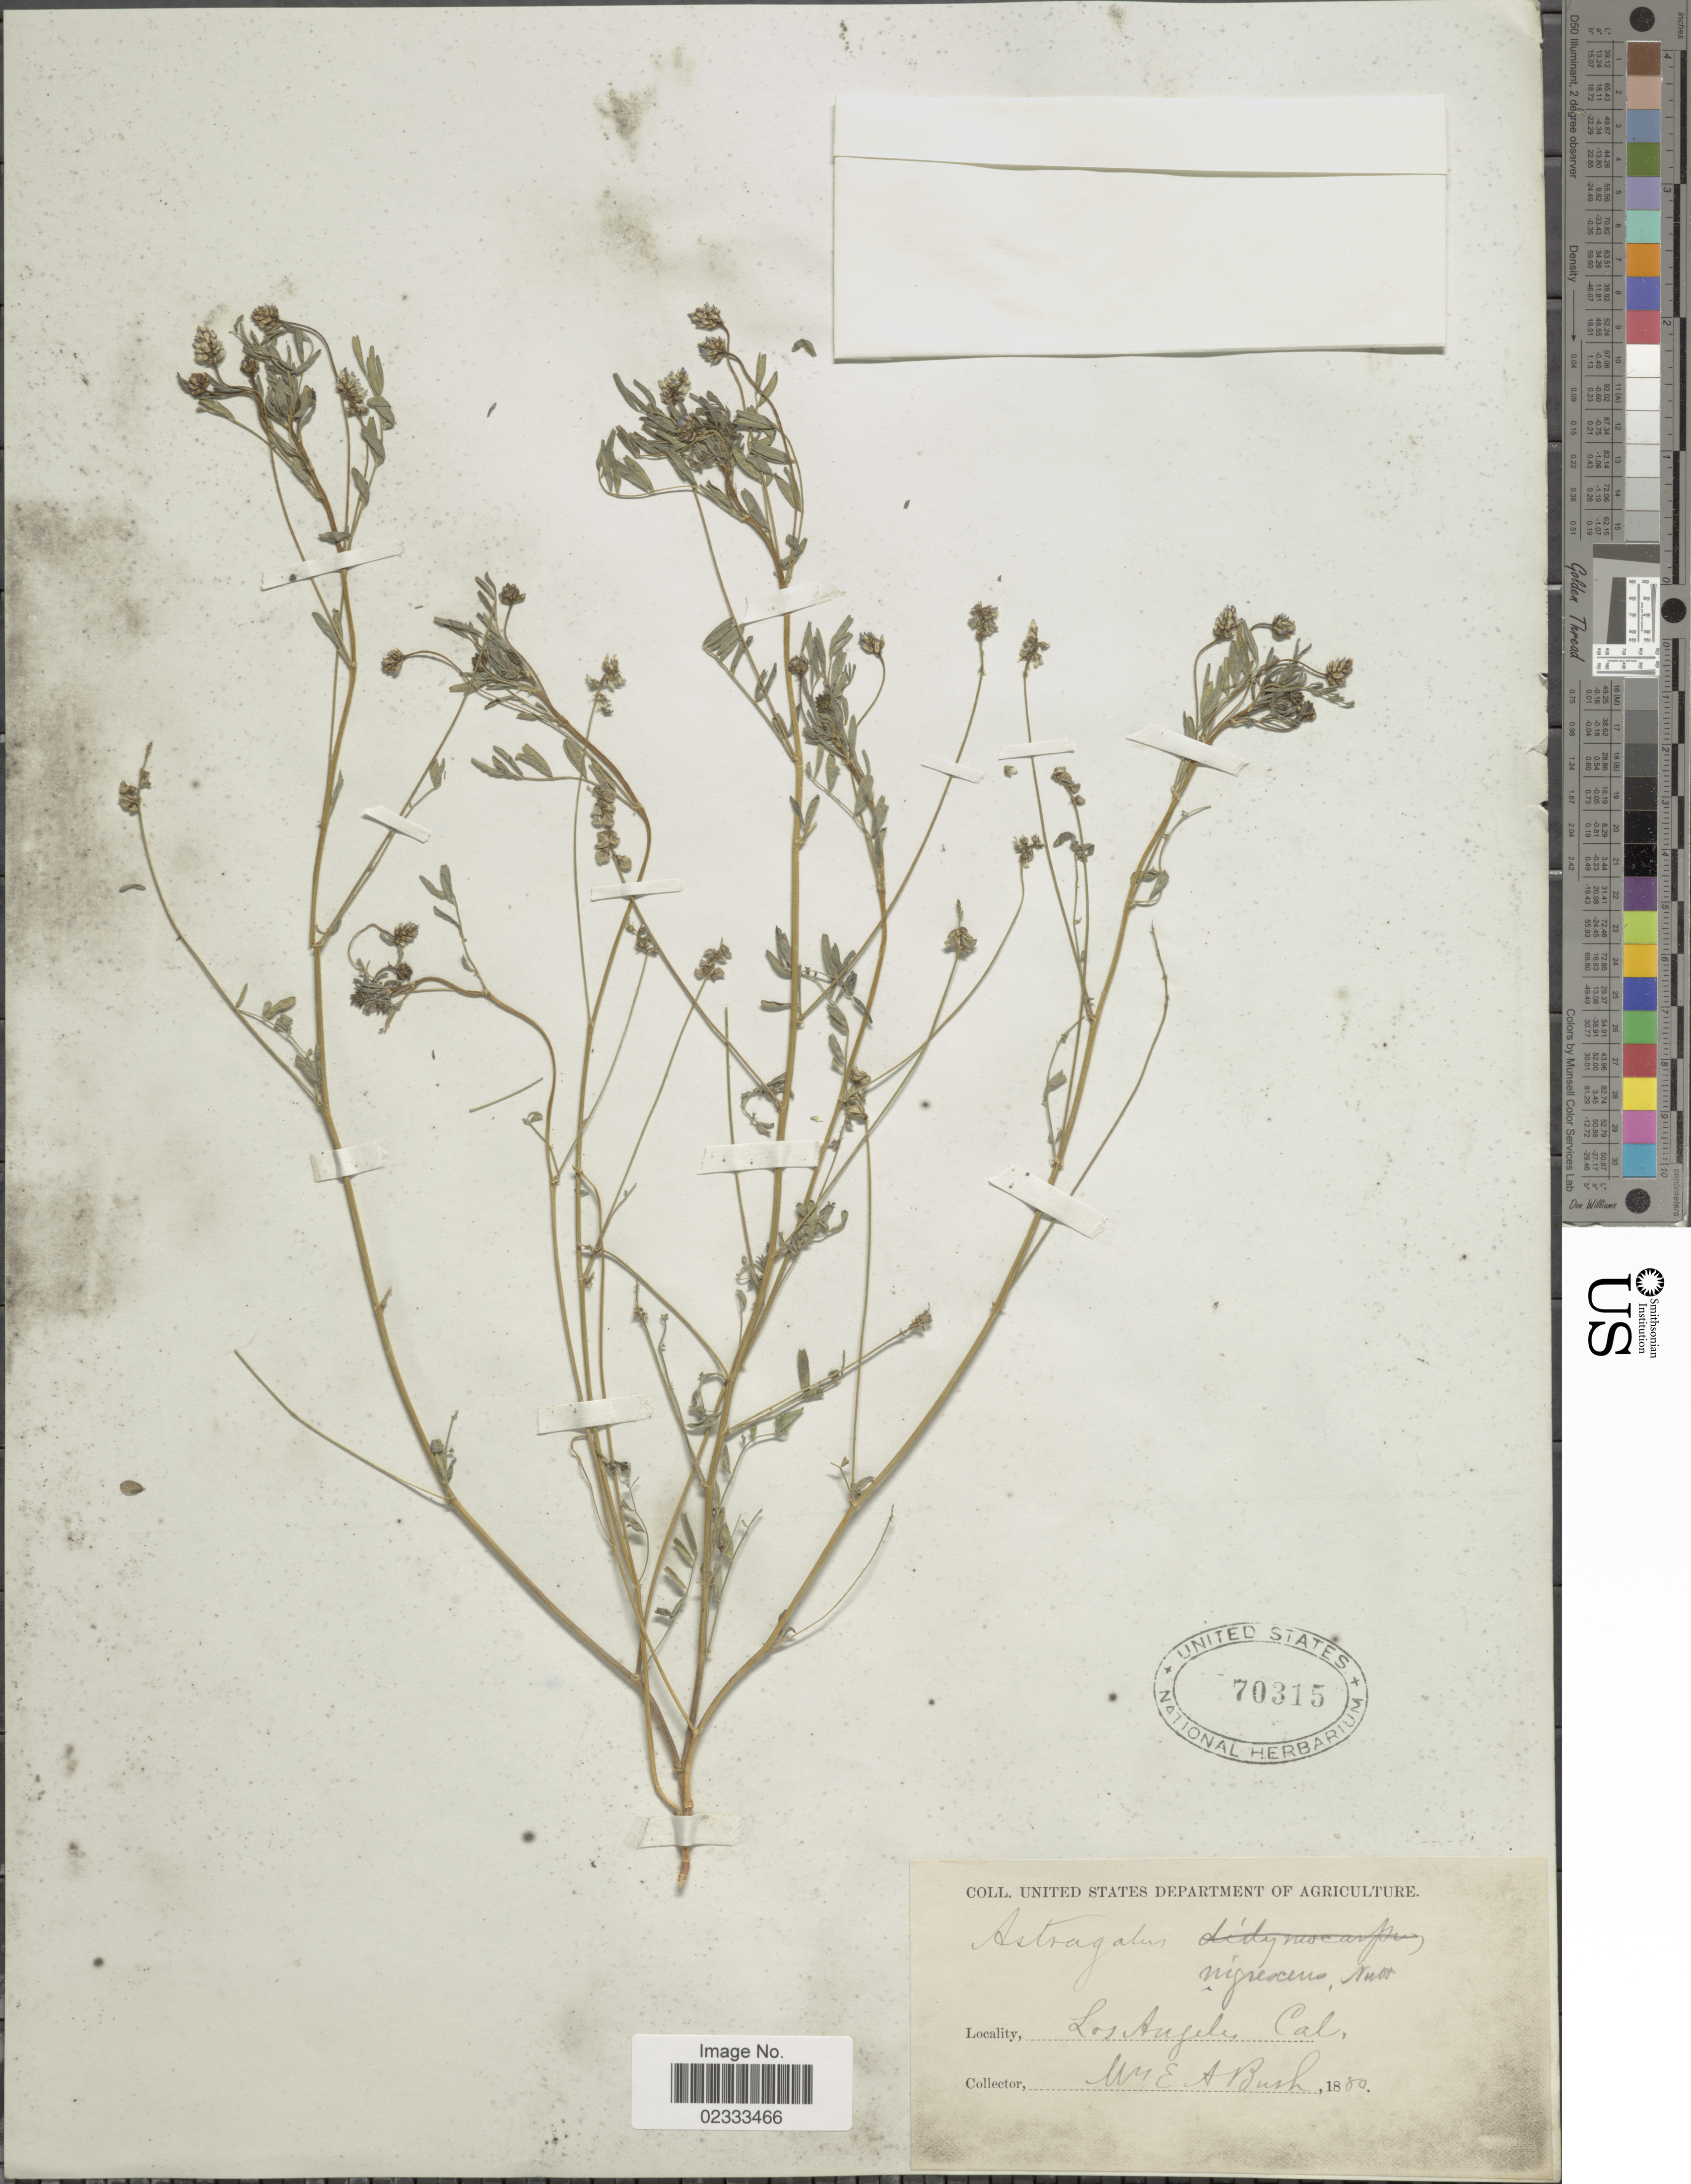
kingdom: Plantae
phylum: Tracheophyta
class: Magnoliopsida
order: Fabales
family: Fabaceae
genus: Astragalus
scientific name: Astragalus nigrescens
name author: Pall.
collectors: E. Bush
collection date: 1880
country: United States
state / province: California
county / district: Los Angeles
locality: Los Angeles.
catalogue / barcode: US 70315